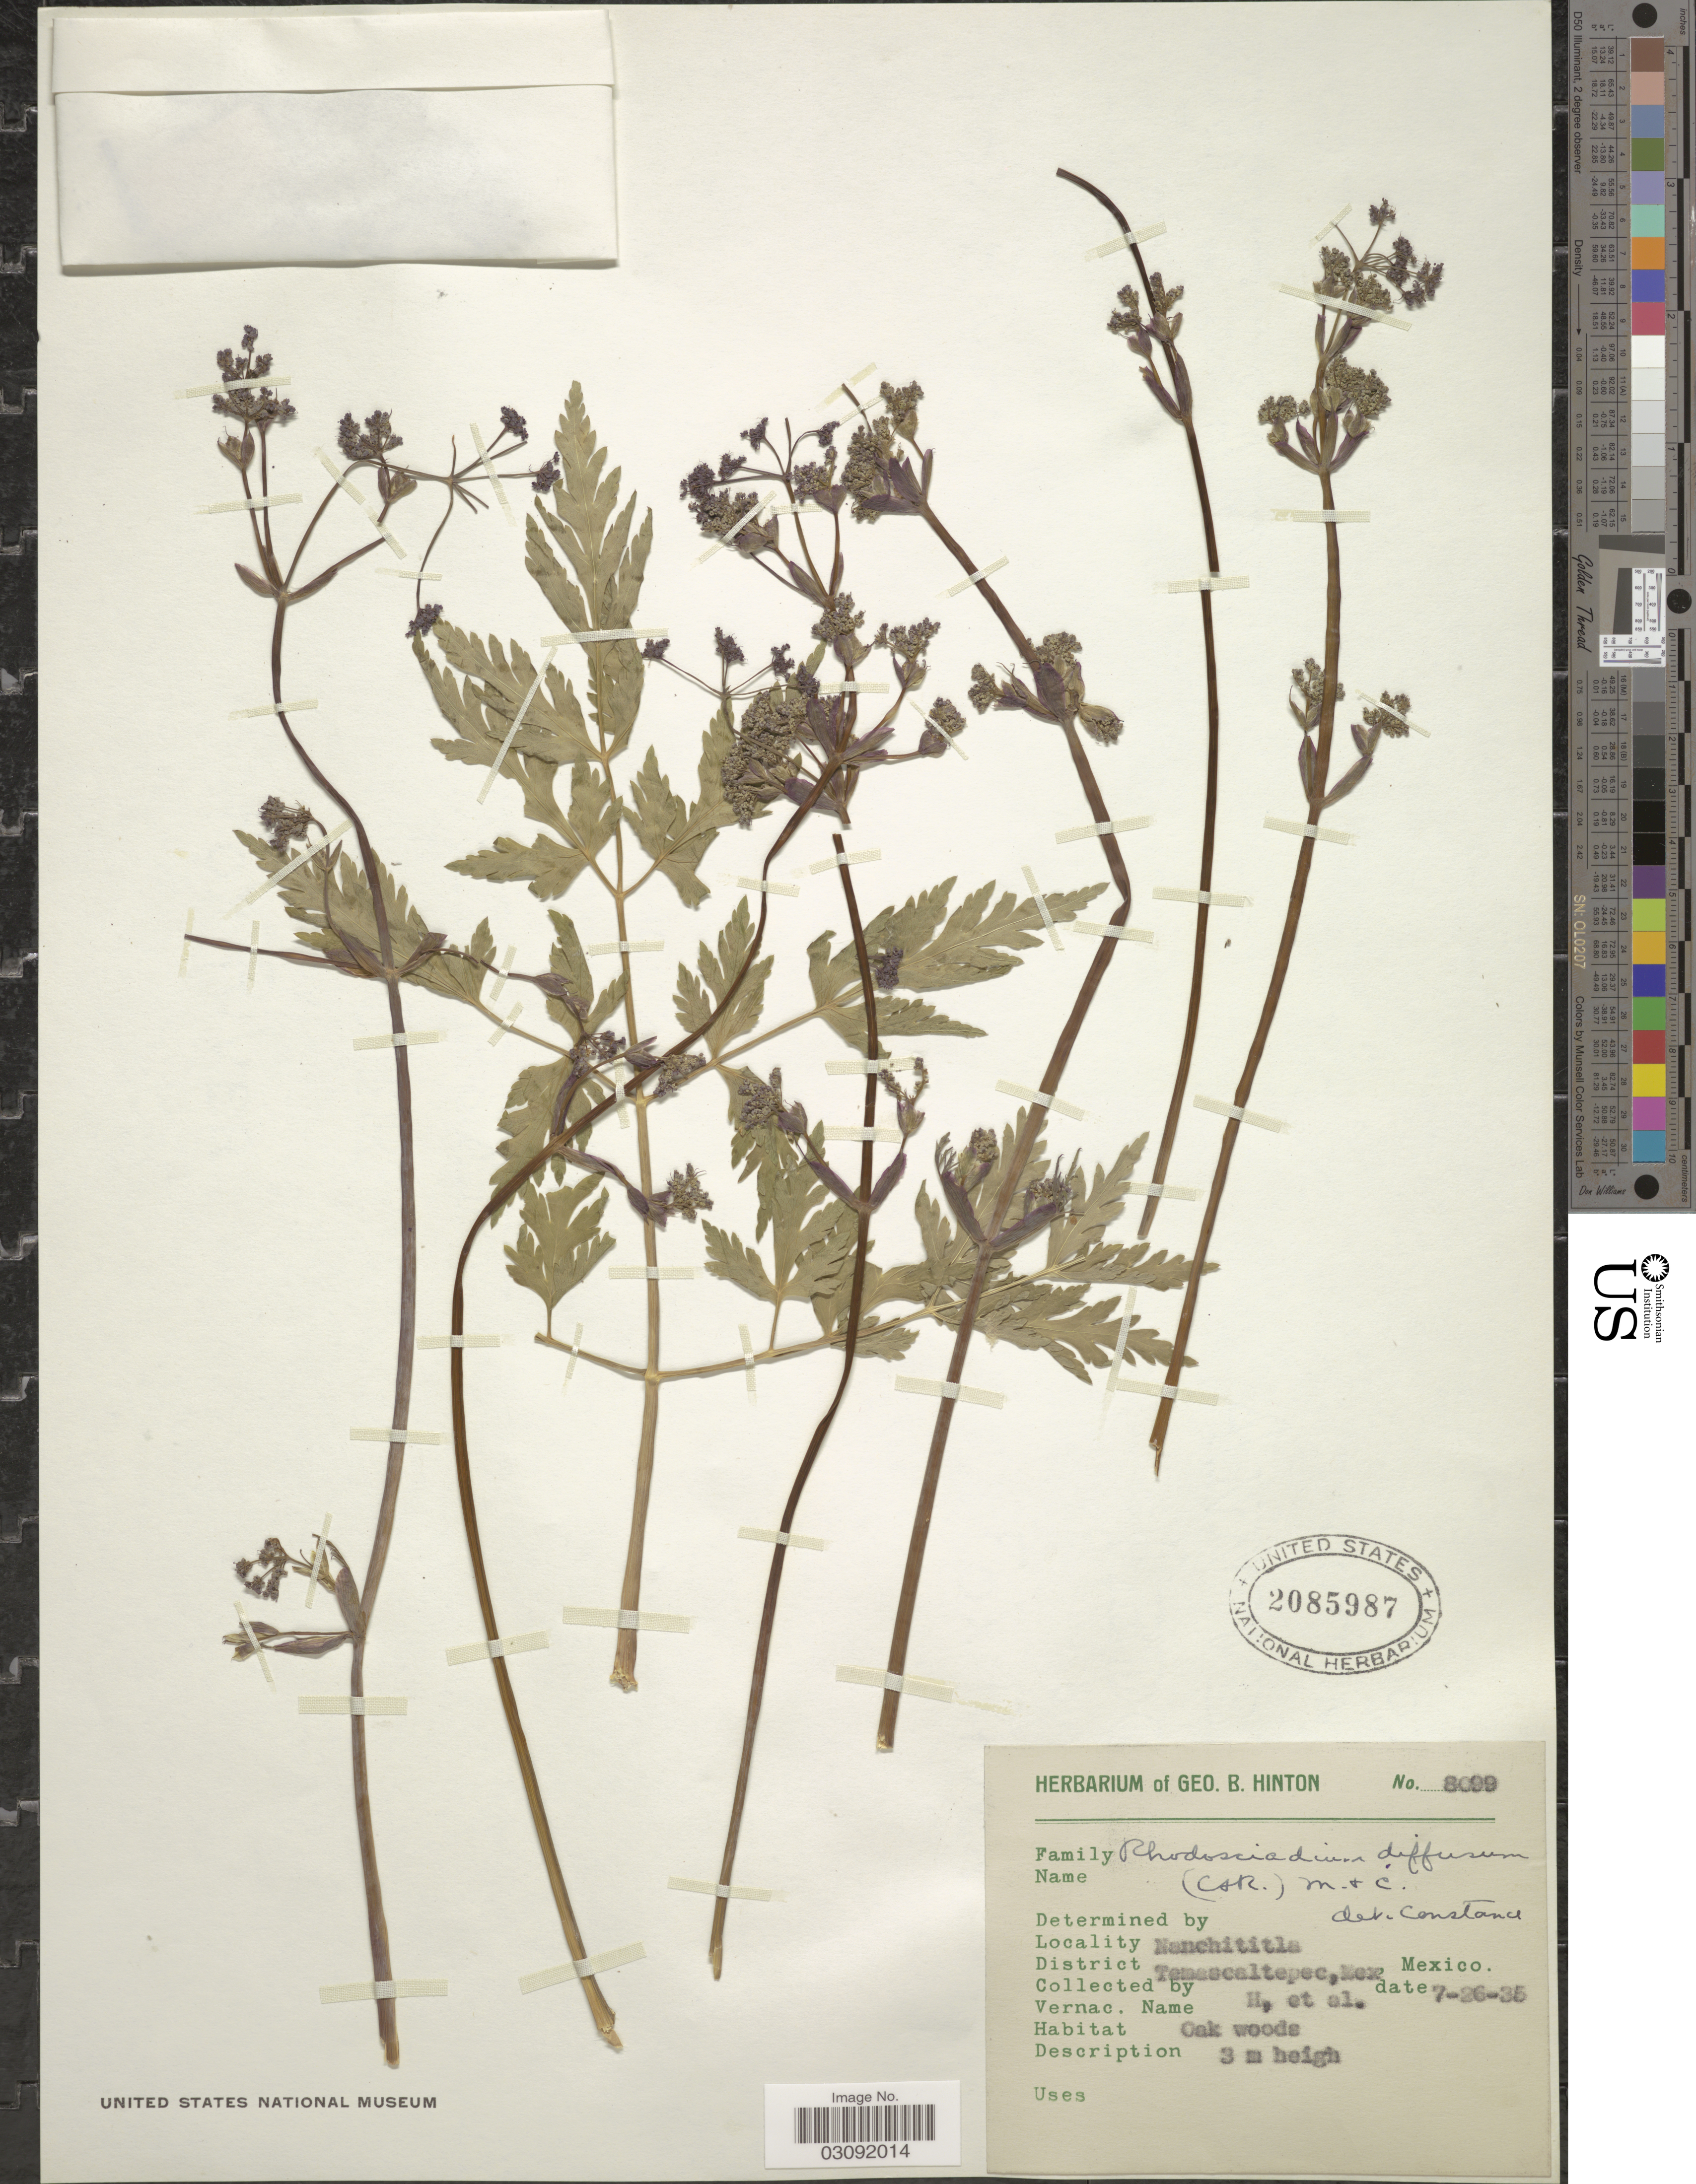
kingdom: Plantae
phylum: Tracheophyta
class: Magnoliopsida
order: Apiales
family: Apiaceae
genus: Rhodosciadium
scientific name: Rhodosciadium diffusum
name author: (J.M. Coult. & Rose) Mathias & Constance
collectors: G. B. Hinton & et al.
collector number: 8099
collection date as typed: Transcribed d/m/y: 26/7/35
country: Mexico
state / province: México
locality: Nanchititla. District Temascaltepec, Mex.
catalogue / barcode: US 2085987